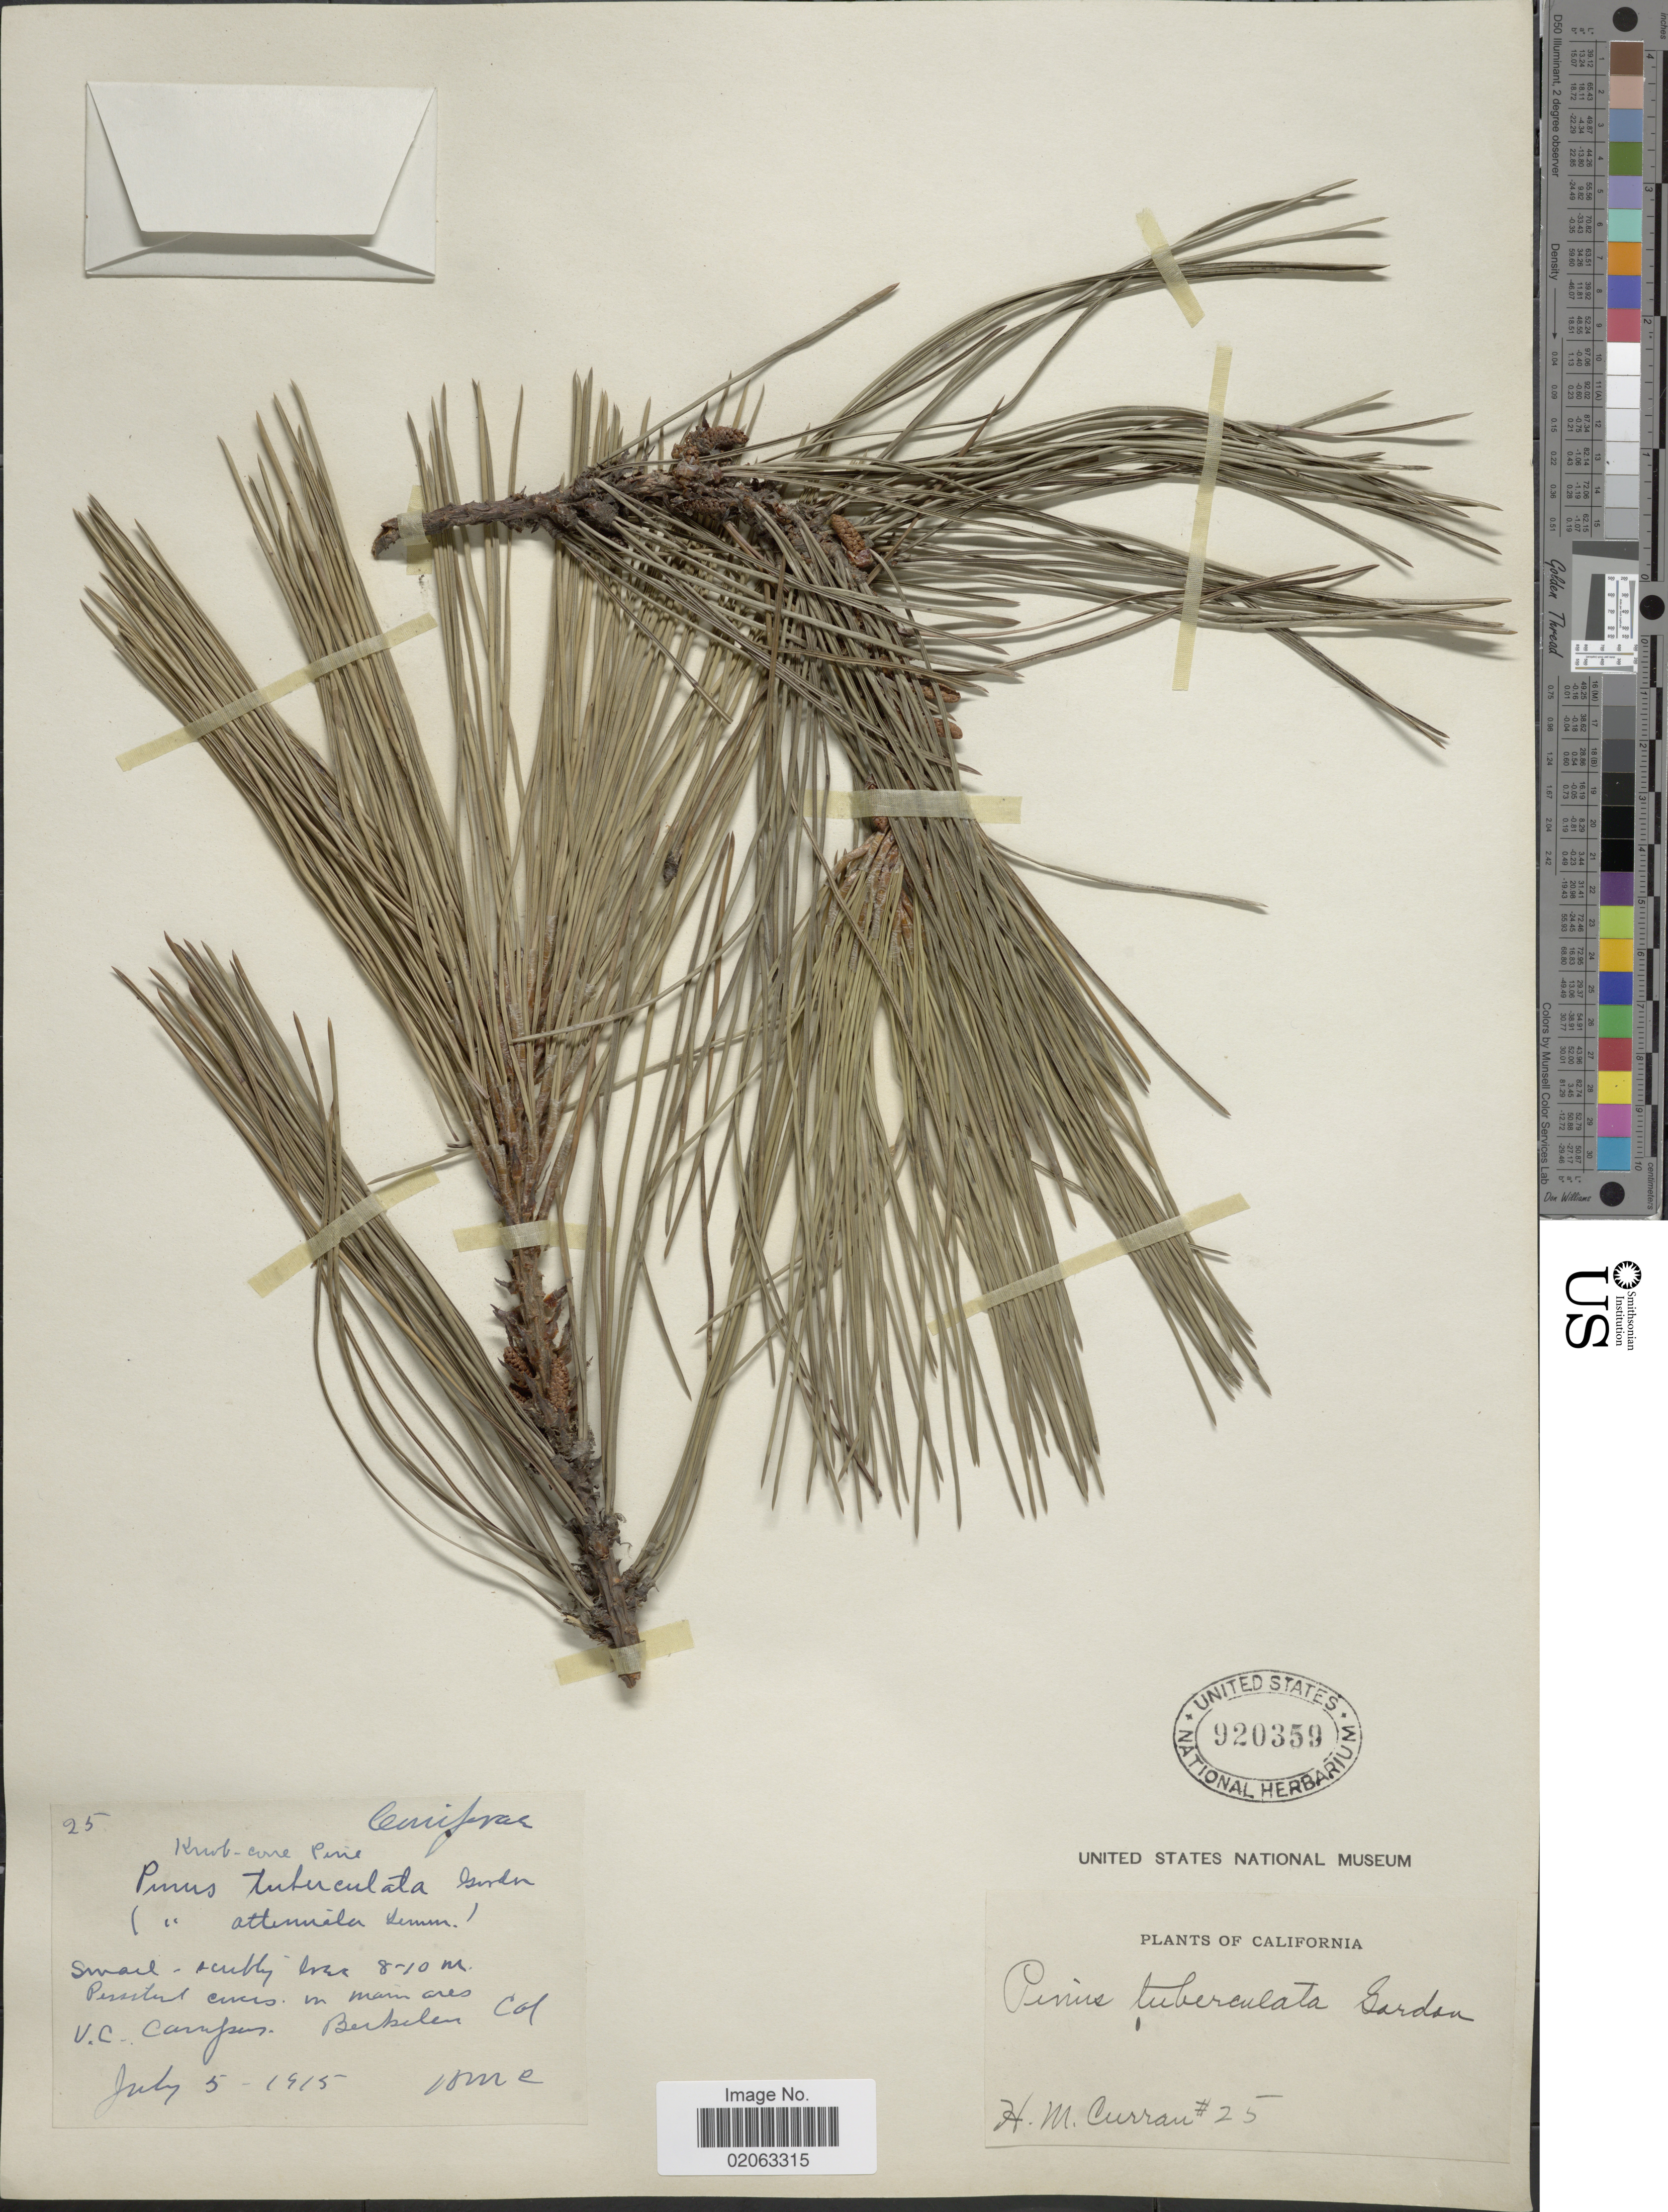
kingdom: Plantae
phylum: Tracheophyta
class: Pinopsida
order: Pinales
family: Pinaceae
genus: Pinus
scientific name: Pinus attenuata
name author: Lemmon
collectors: H. M. Curran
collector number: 25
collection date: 1915-07-05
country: United States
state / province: California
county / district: Alameda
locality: U.C. Campus, Berkeley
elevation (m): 8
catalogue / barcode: US 920359